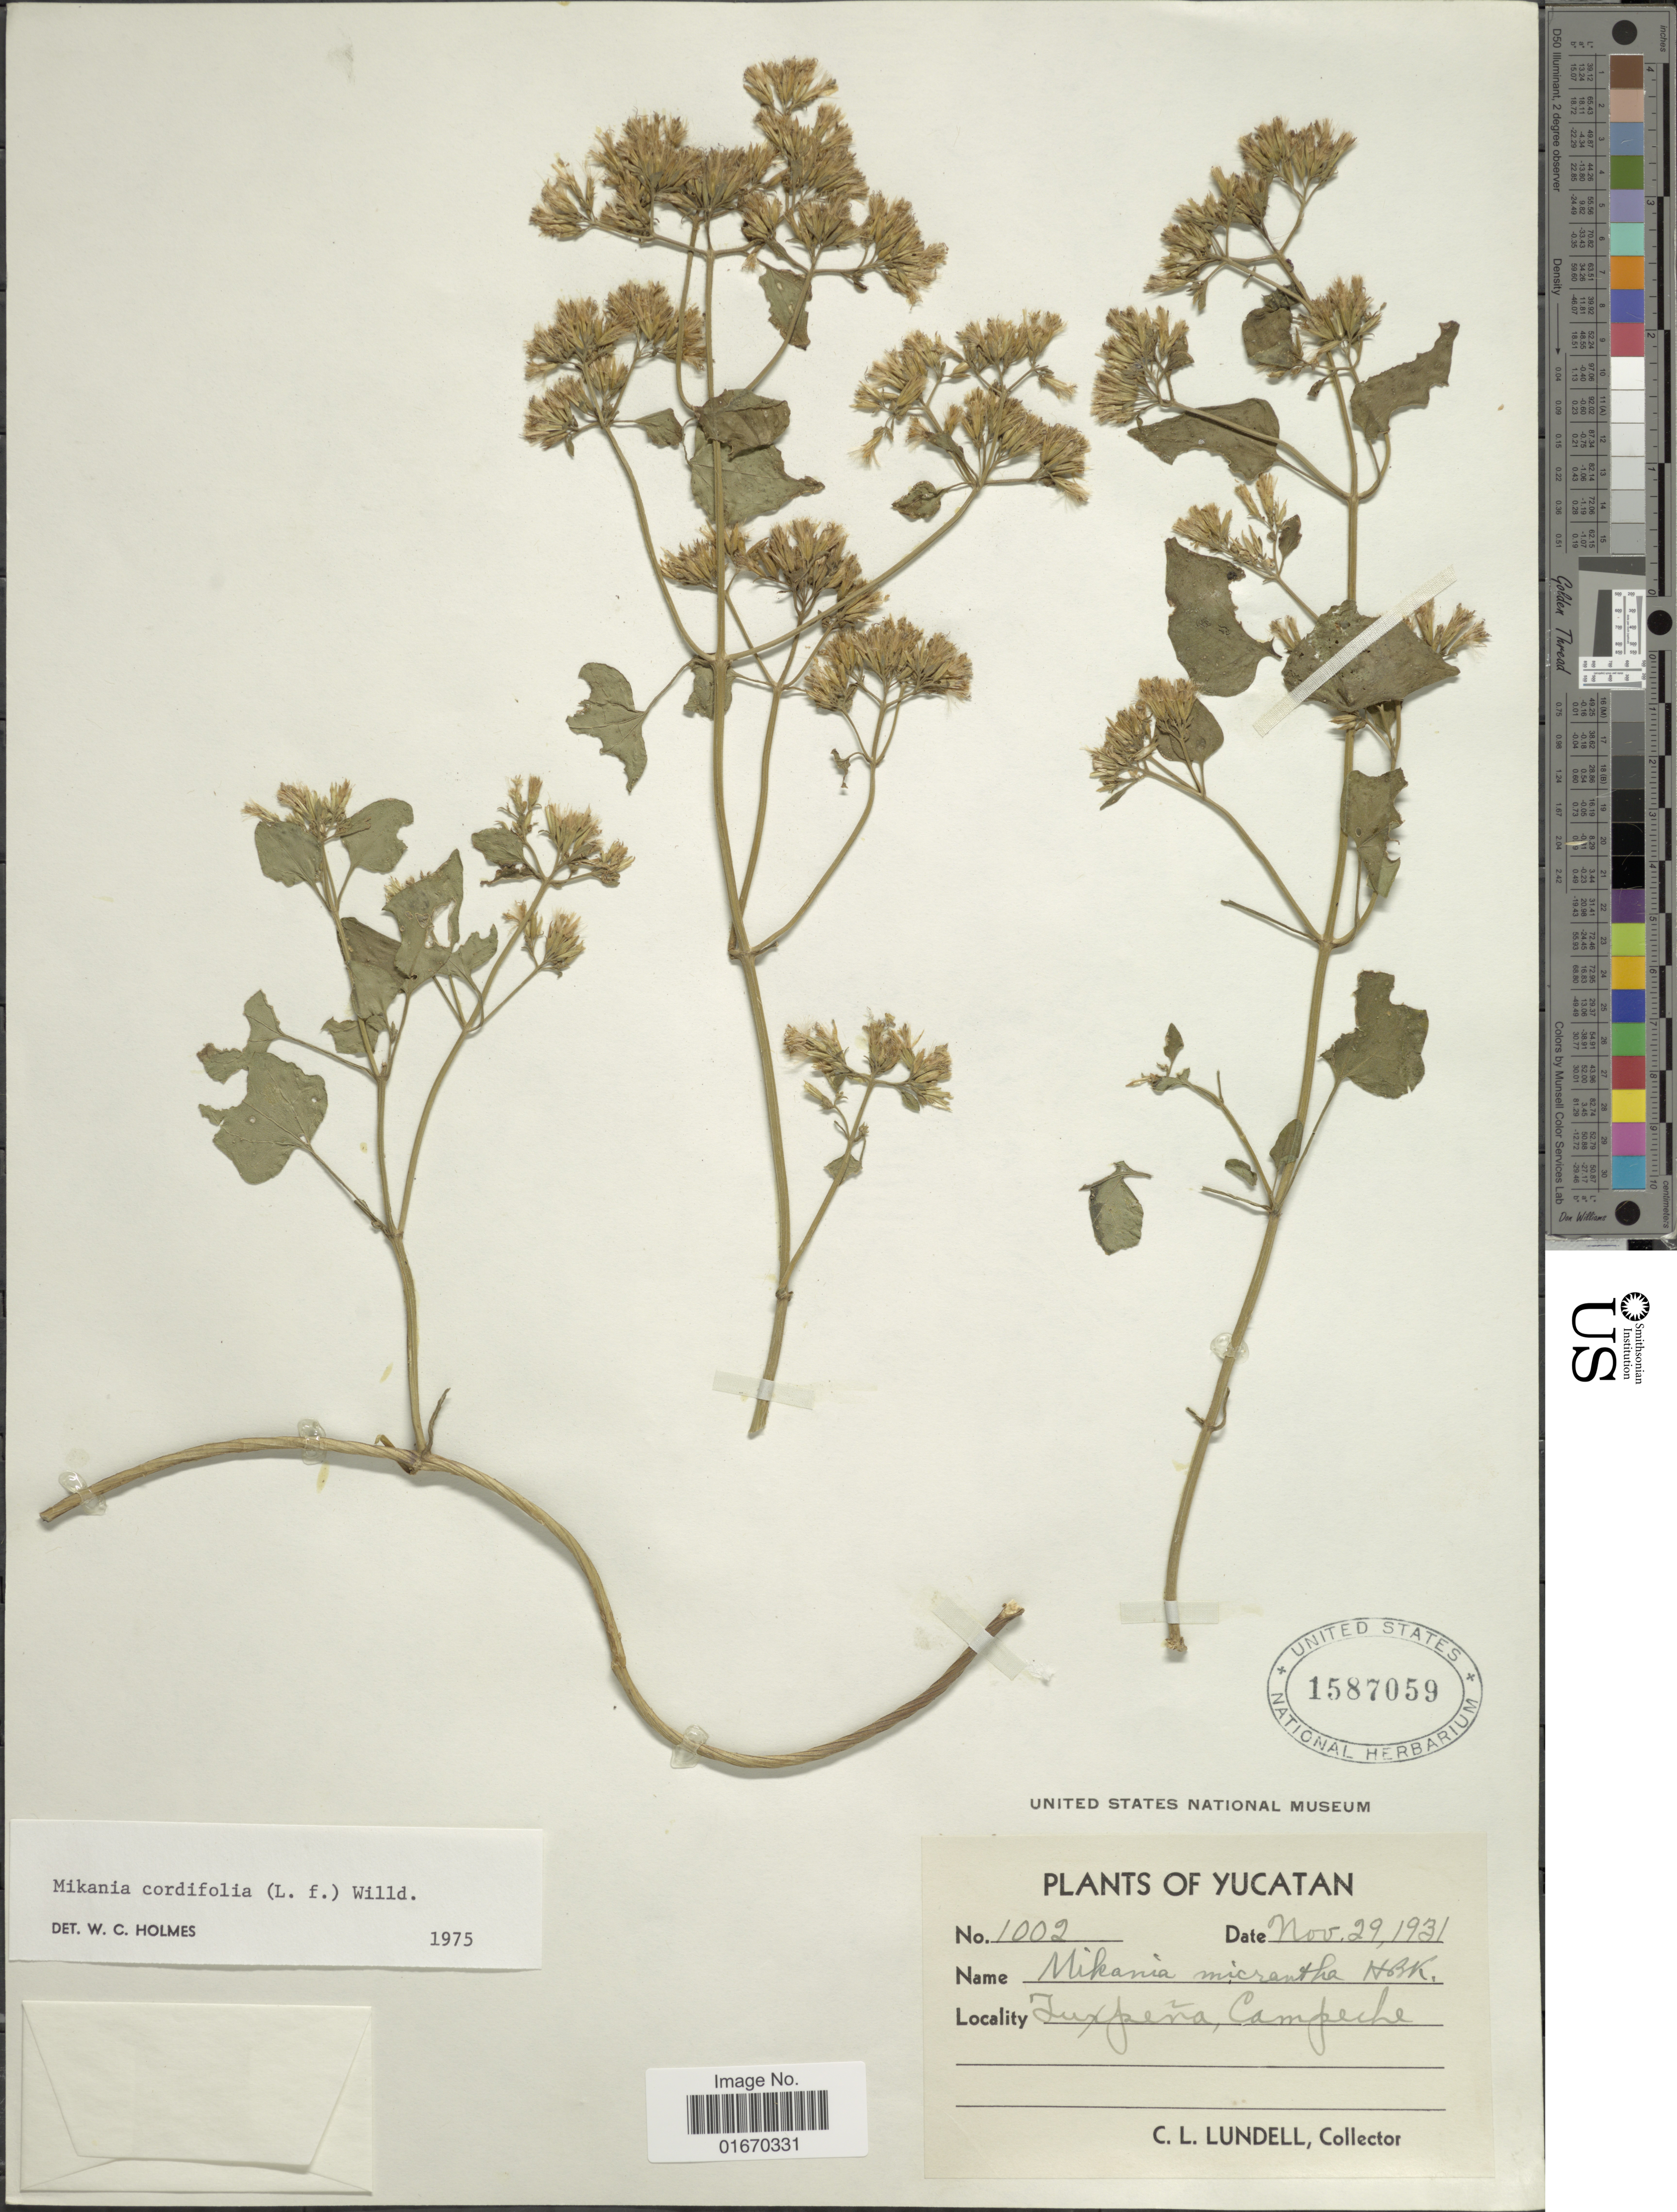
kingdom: Plantae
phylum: Tracheophyta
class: Magnoliopsida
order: Asterales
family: Asteraceae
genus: Mikania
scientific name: Mikania cordifolia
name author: Kunth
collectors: C. L. Lundell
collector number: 1002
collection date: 1931-11-29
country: Mexico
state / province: Yucatán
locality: Tuxpena, Campeche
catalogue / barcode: US 1587059